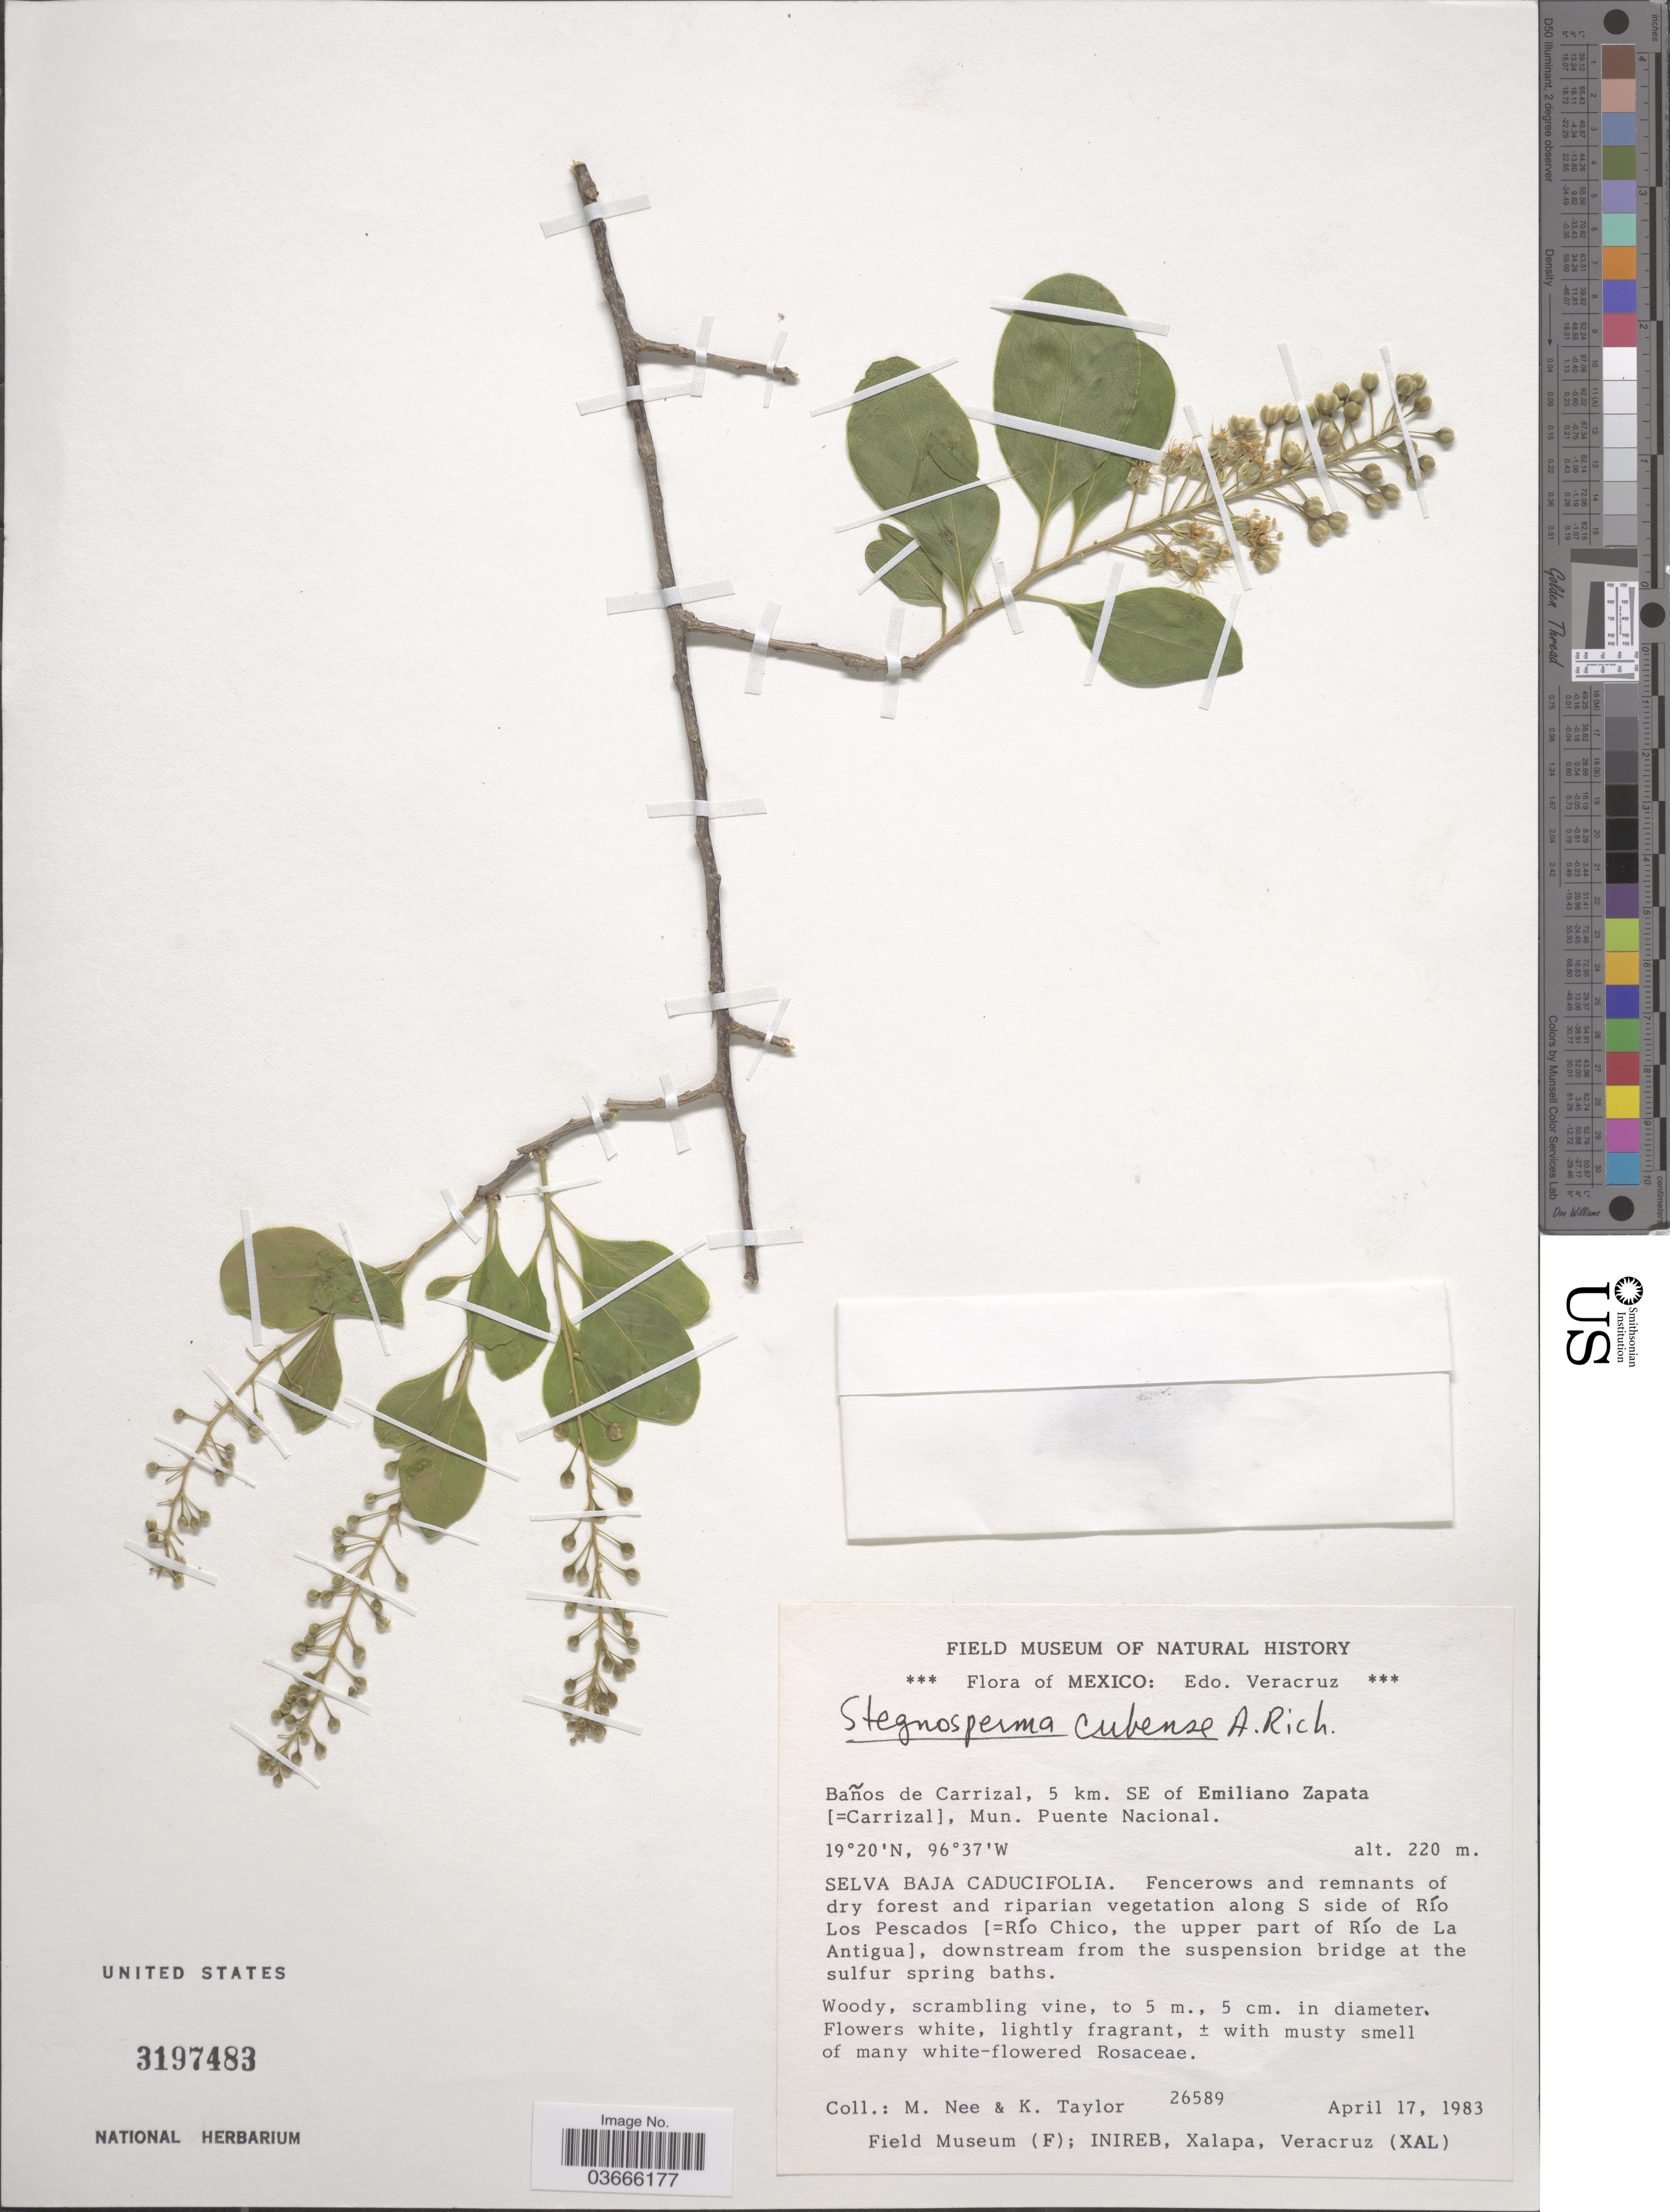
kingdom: Plantae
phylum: Tracheophyta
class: Magnoliopsida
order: Caryophyllales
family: Stegnospermataceae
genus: Stegnosperma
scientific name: Stegnosperma cubense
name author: A. Rich.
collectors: M. Nee & K. Taylor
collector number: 26589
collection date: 1983-04-17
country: Mexico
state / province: Veracruz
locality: Edo. Veracruz. Baños de Carrizal, 5 km. SE of Emiliano Zapata [=Carrizal], Mun. Puente Nacional. Selva Baja Caducifolia. Fencerows and remnants of dry forest and riparian vegetation along S side of Río Los Pescados [=Río Chico, the upper part of Río de La Antigua], downstream from the suspension bridge at the sulfur spring baths.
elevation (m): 220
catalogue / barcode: US 3197483